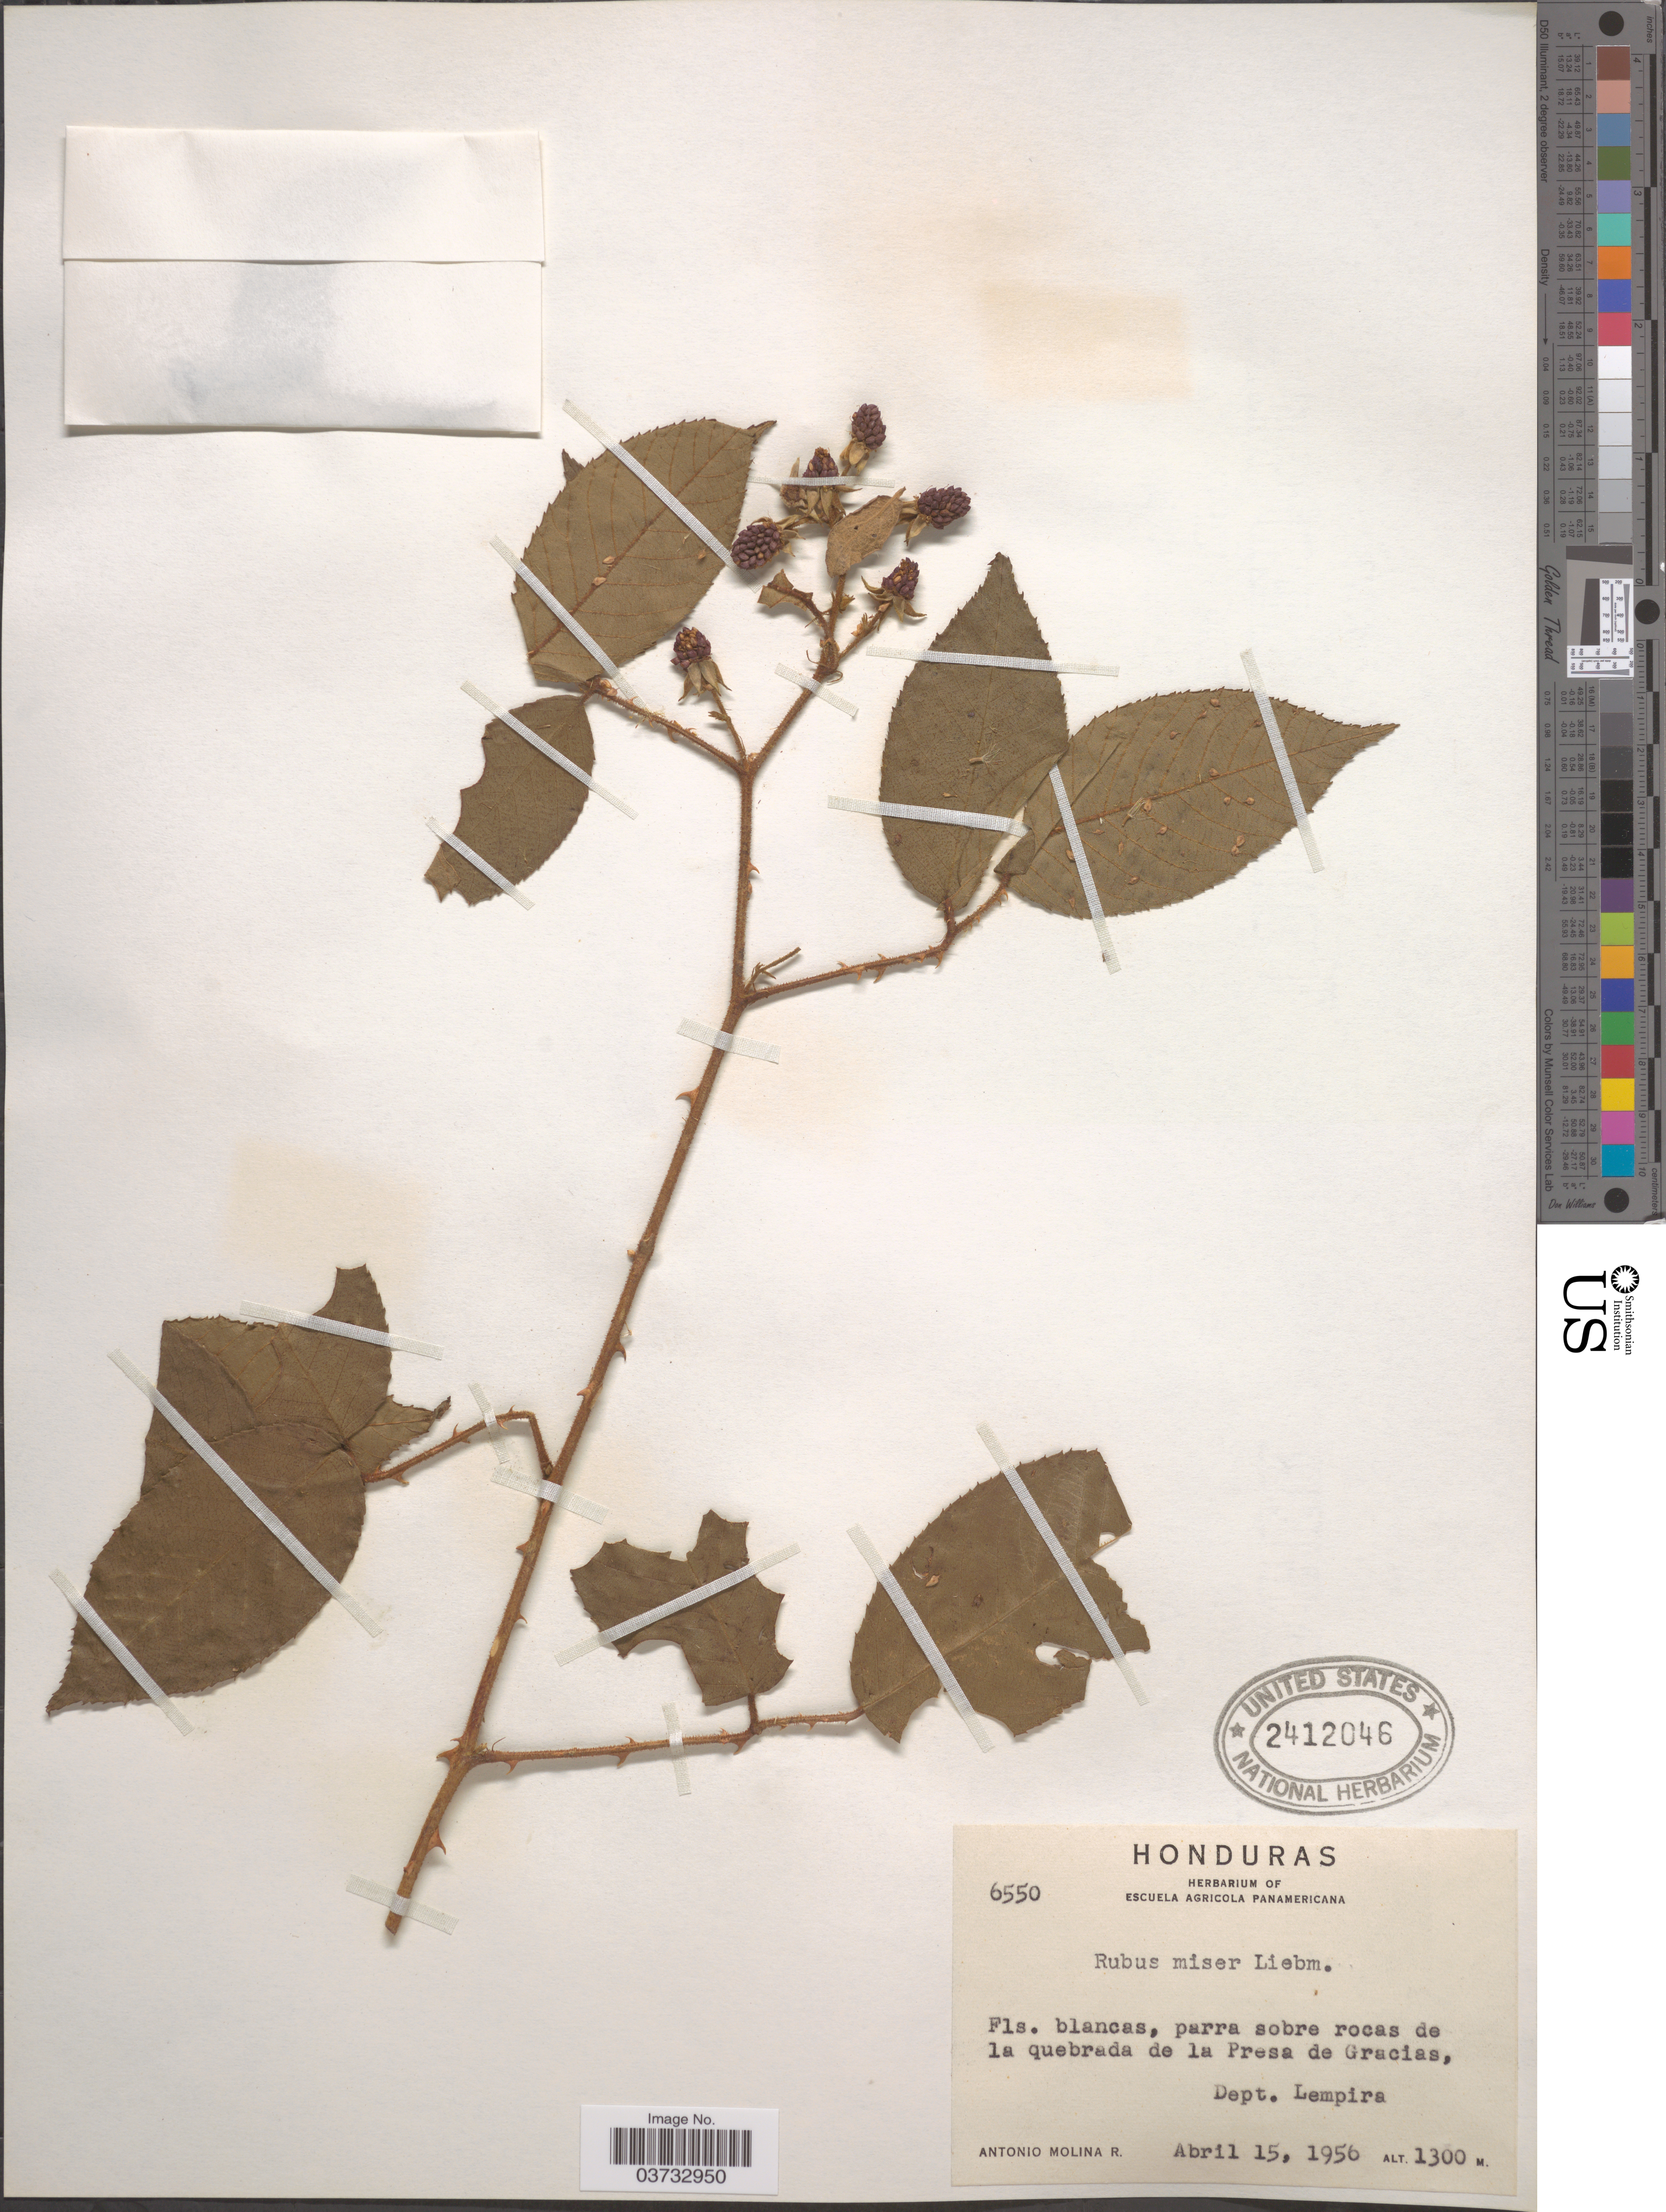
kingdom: Plantae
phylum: Tracheophyta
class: Magnoliopsida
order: Rosales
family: Rosaceae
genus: Rubus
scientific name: Rubus miser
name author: Liebm.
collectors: A. Molina R.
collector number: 6550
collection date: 1956-04-15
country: Honduras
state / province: Lempira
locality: Sobre rocas de la quebrada de la Presa de Gracias, Dept. Lempira.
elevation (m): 1300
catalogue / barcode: US 2412046